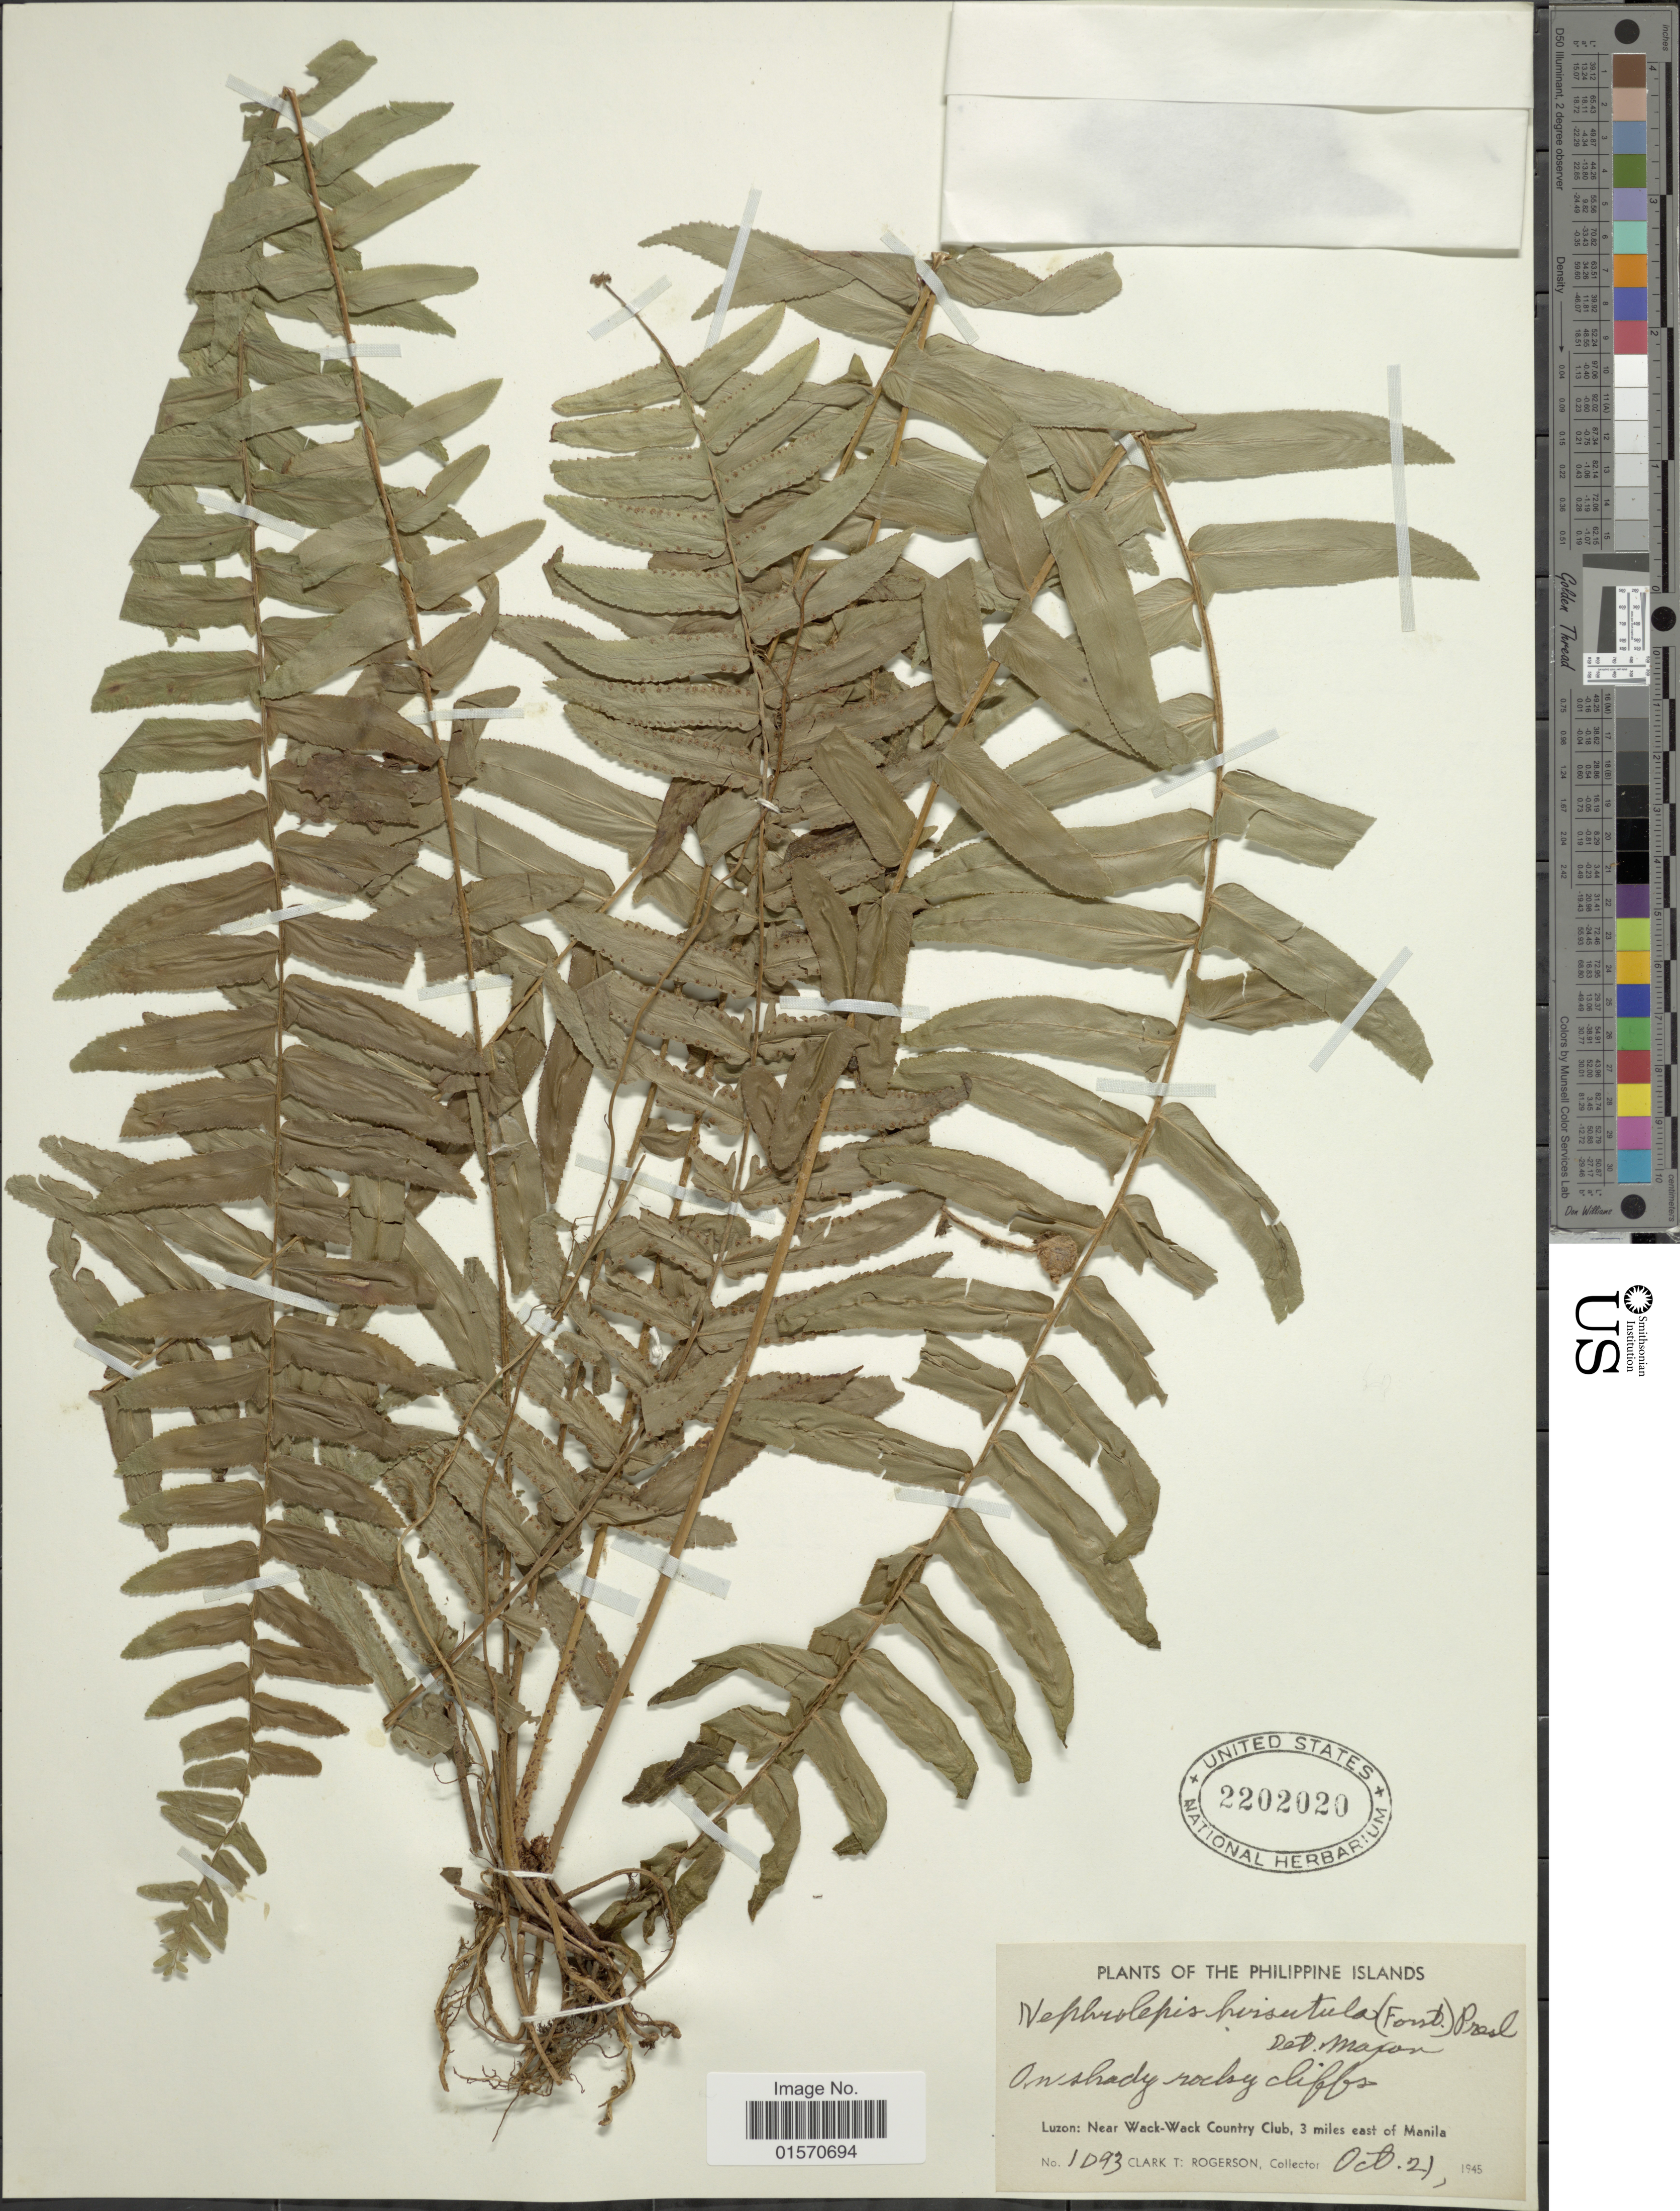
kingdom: Plantae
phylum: Tracheophyta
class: Polypodiopsida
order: Polypodiales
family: Nephrolepidaceae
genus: Nephrolepis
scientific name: Nephrolepis rufescens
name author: Wawra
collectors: C. Rogerson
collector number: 1093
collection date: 1945-10-21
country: Philippines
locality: Philippine Islands. Luzon: Near Wack-Wack Country Club, 3 miles east of Manila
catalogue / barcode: US 2202020